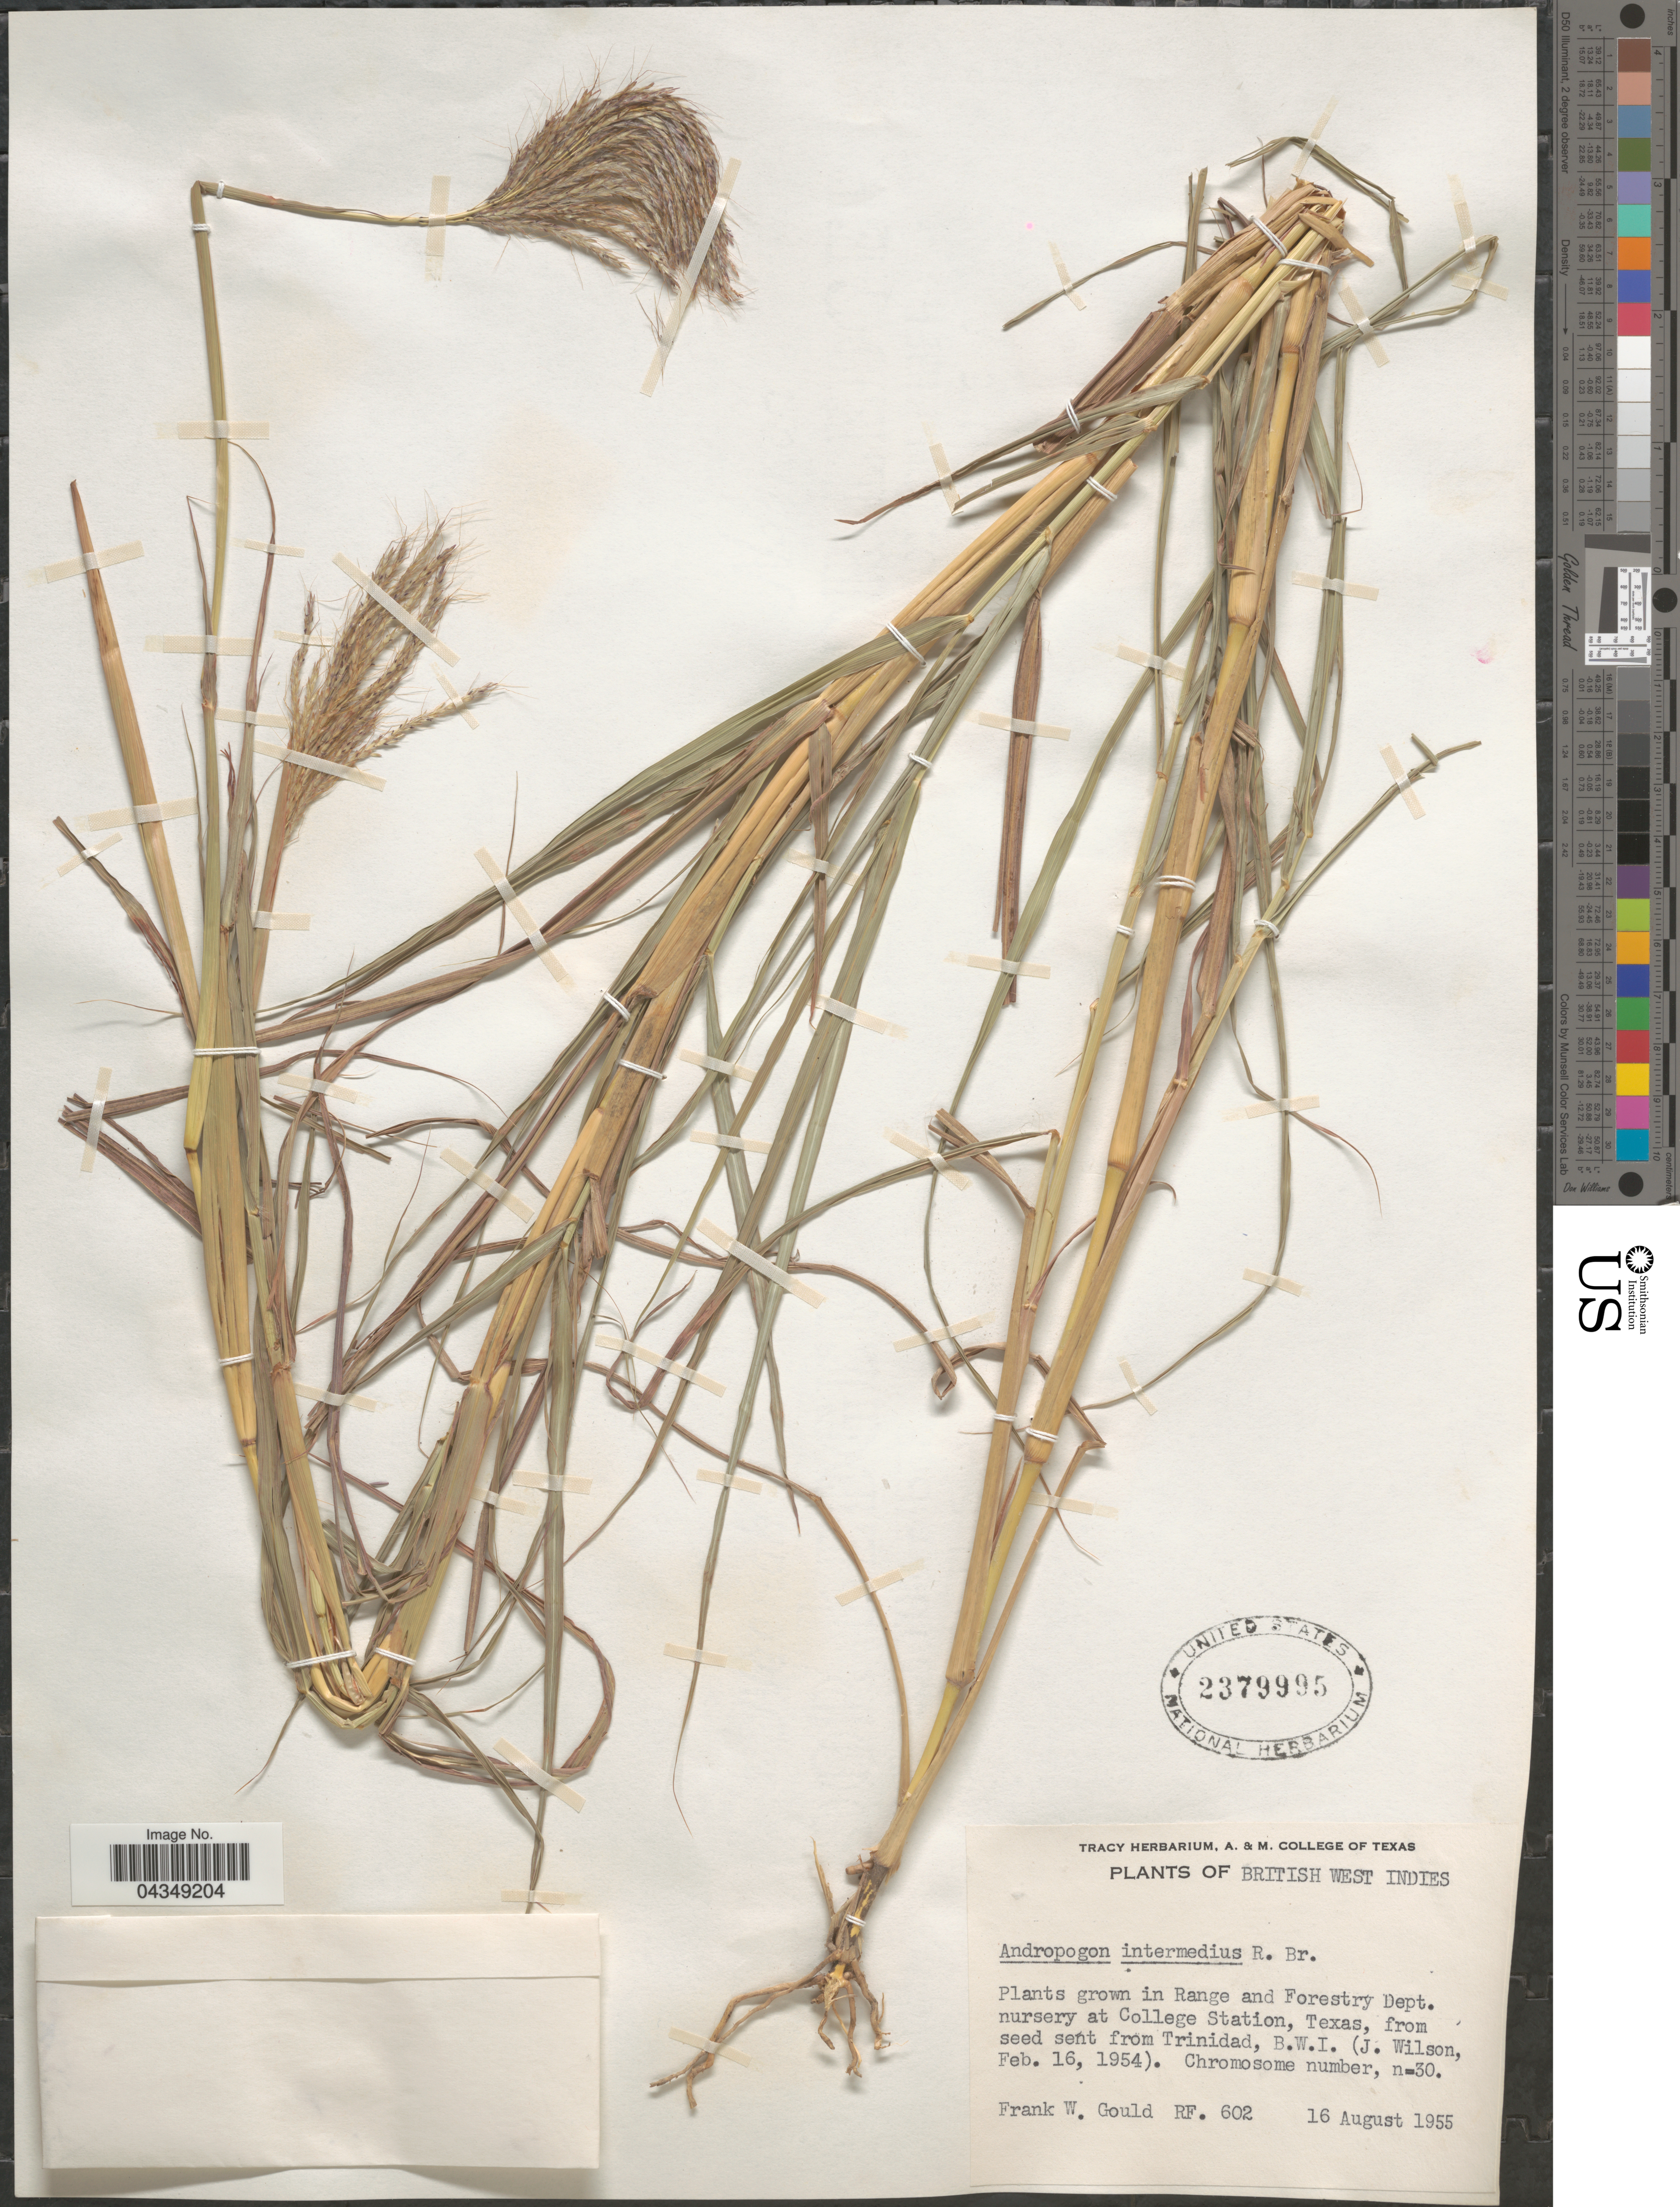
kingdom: Plantae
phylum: Tracheophyta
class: Liliopsida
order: Poales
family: Poaceae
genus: Bothriochloa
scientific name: Bothriochloa bladhii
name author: (Retz.) S.T. Blake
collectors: F. W. Gould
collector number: RF.602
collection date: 1955-08-16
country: United States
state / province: Texas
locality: Plants grown in Range and Forestry Dept. nursery at College Station.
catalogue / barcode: US 2379995